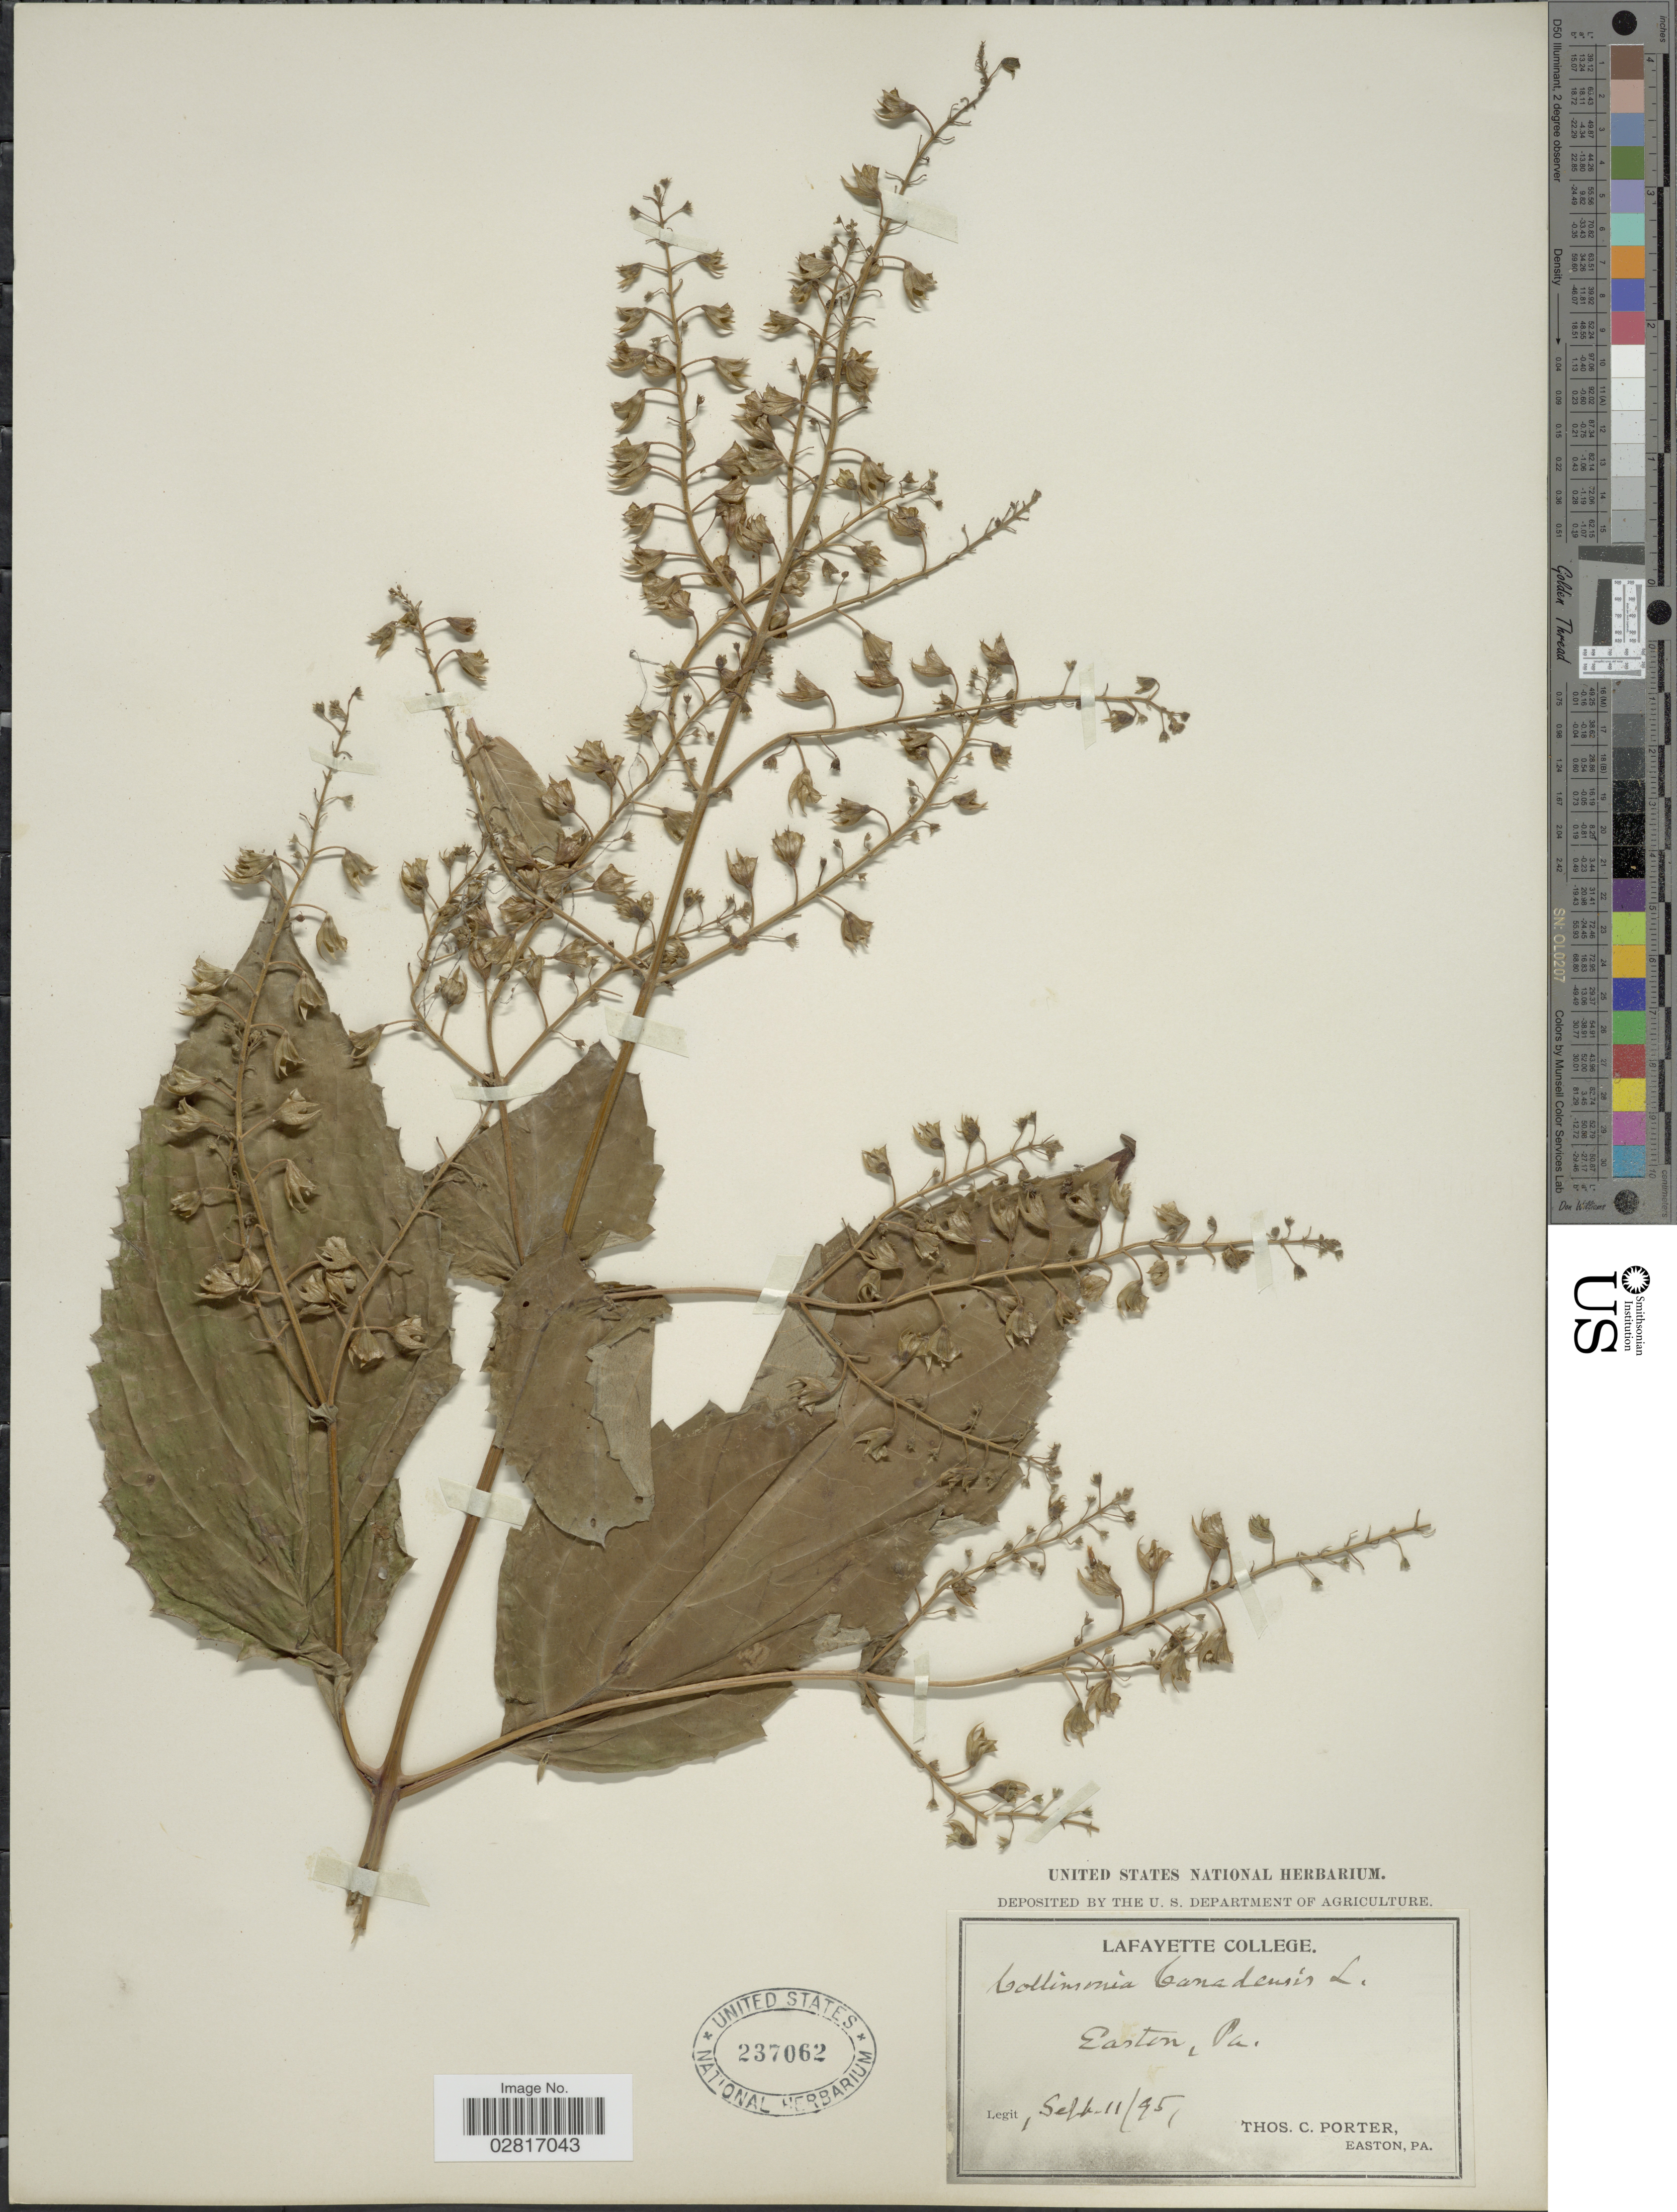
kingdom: Plantae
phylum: Tracheophyta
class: Magnoliopsida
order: Lamiales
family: Lamiaceae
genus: Collinsonia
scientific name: Collinsonia canadensis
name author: L.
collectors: T. Porter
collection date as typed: Transcribed d/m/y: 11/9/95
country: United States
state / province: Pennsylvania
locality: Easton,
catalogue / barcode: US 237062